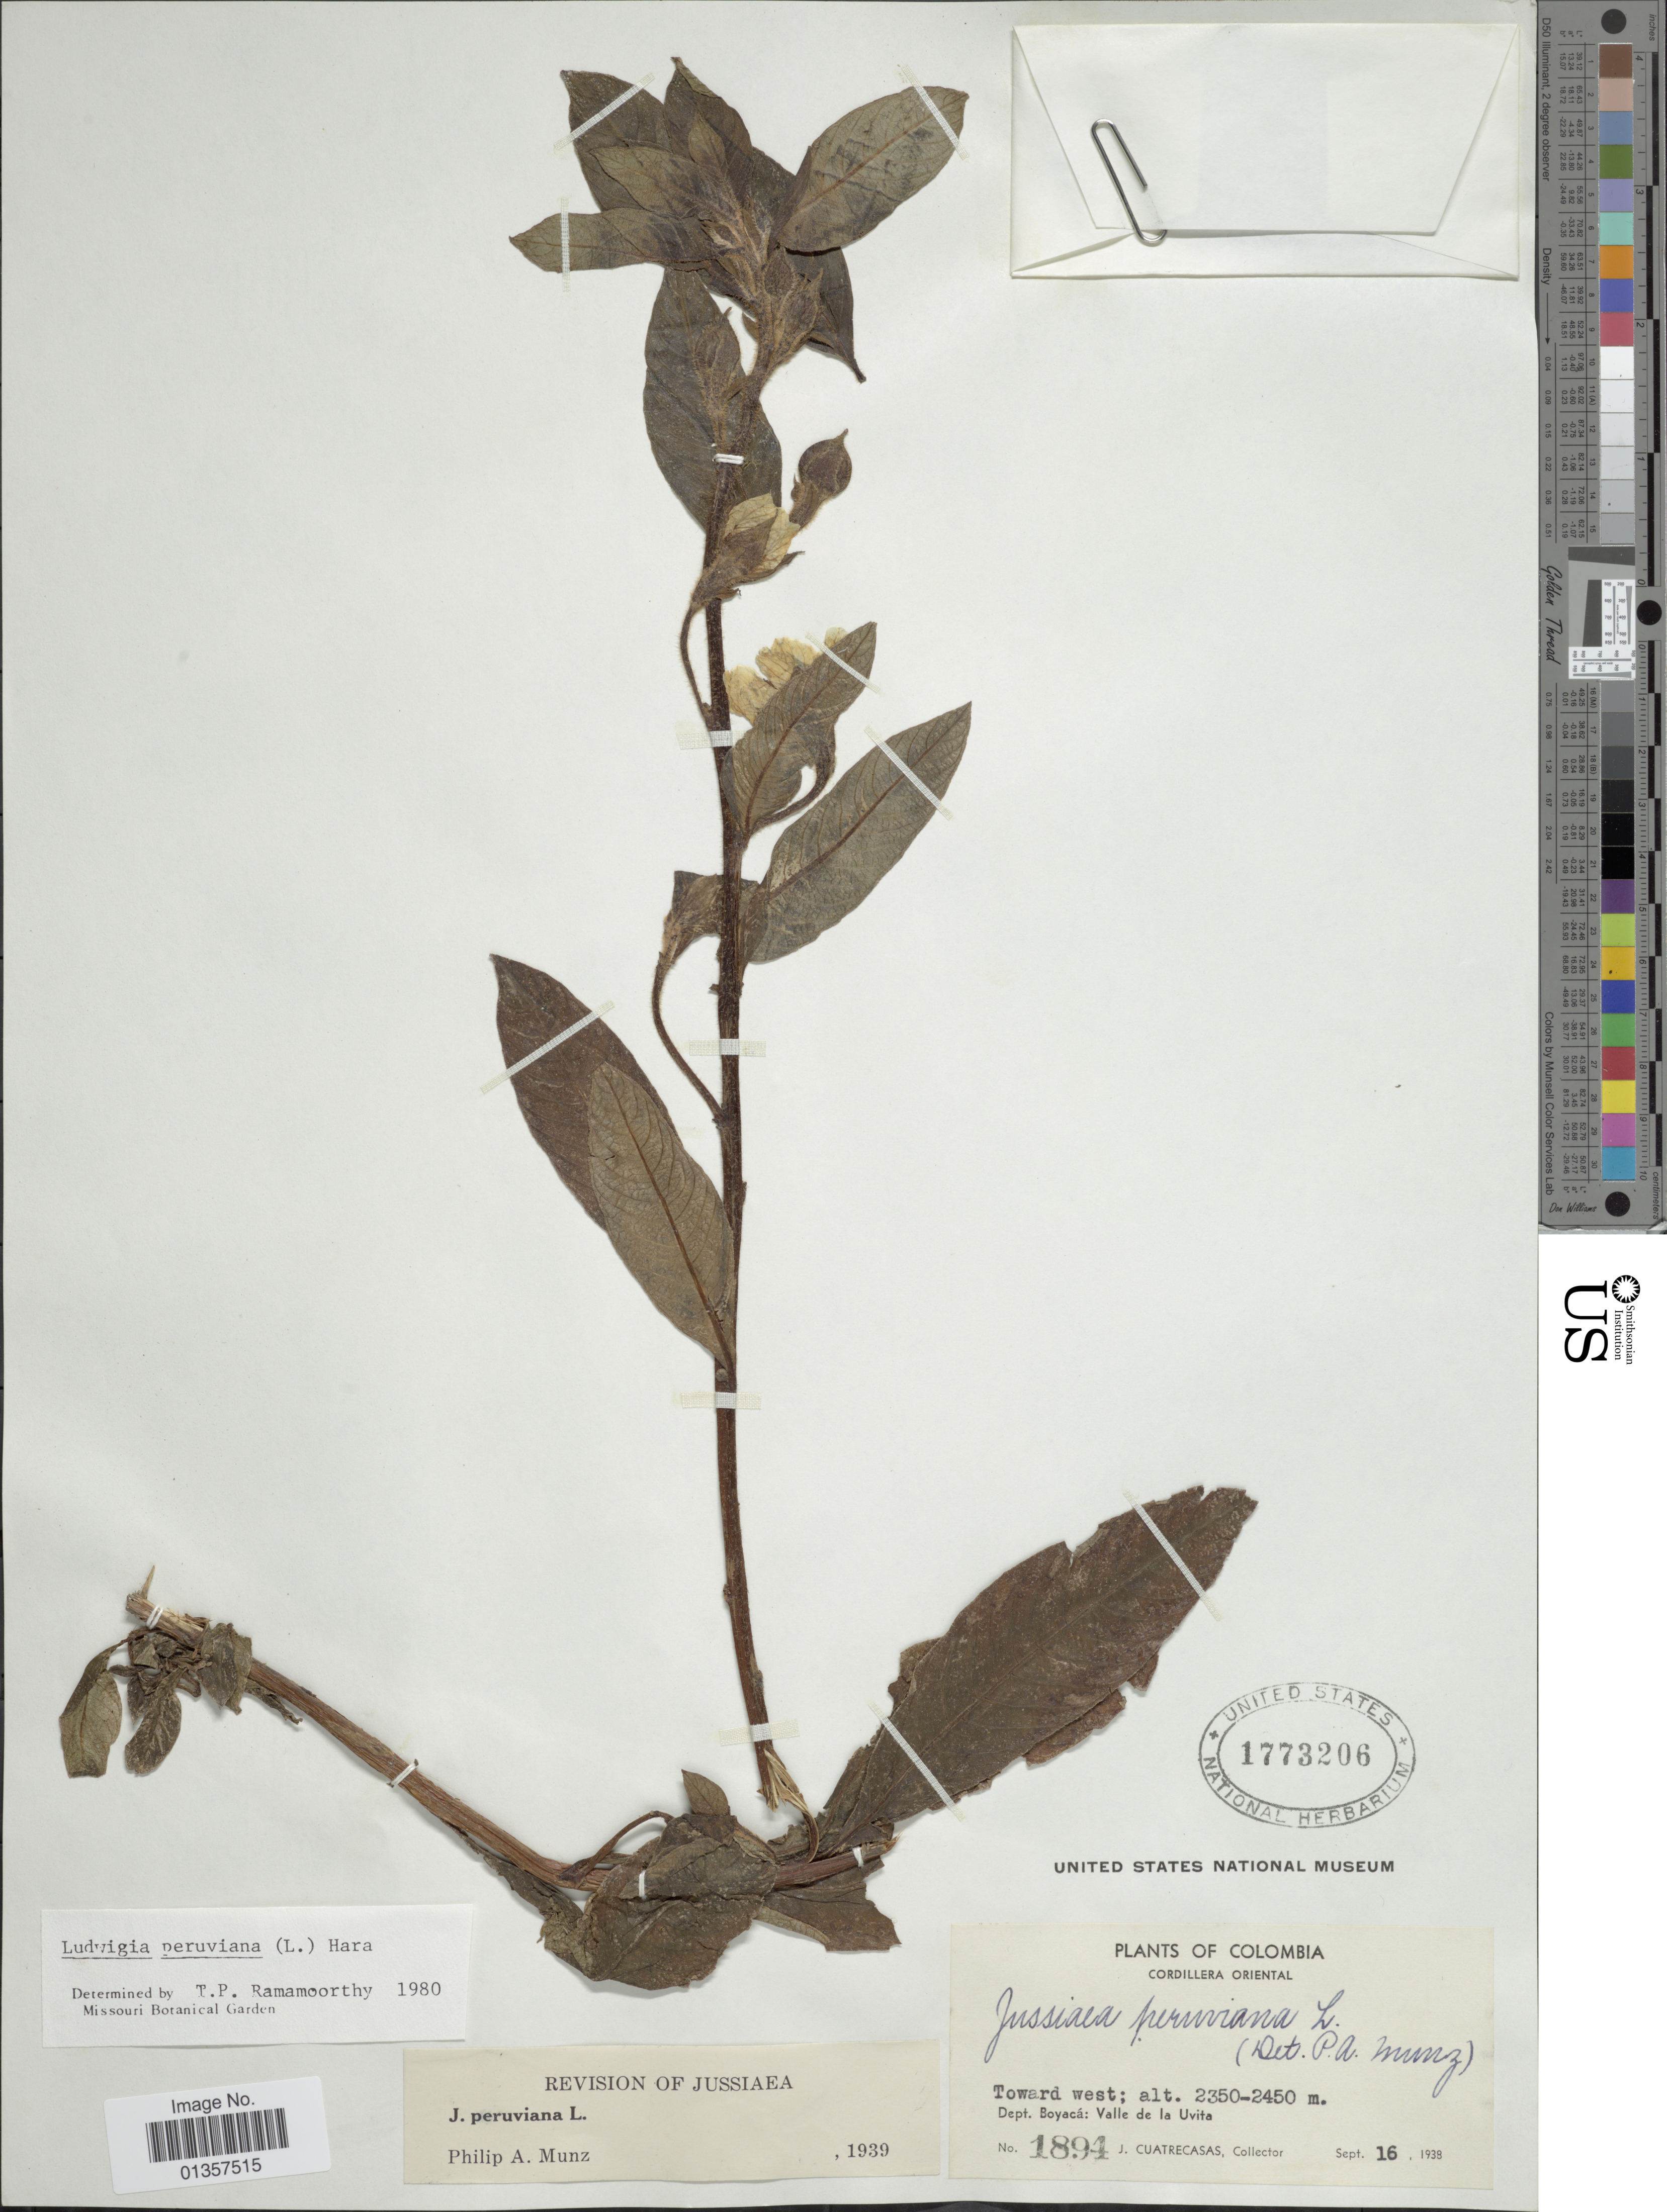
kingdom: Plantae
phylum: Tracheophyta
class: Magnoliopsida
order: Myrtales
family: Onagraceae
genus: Ludwigia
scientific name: Ludwigia peruviana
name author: (L.) H. Hara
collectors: J. Cuatrecasas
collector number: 1894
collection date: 1938-09-16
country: Colombia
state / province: Boyacá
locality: Cordillera Oriental. Toward west. Valle de la Uvita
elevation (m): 2350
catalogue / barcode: US 1773206